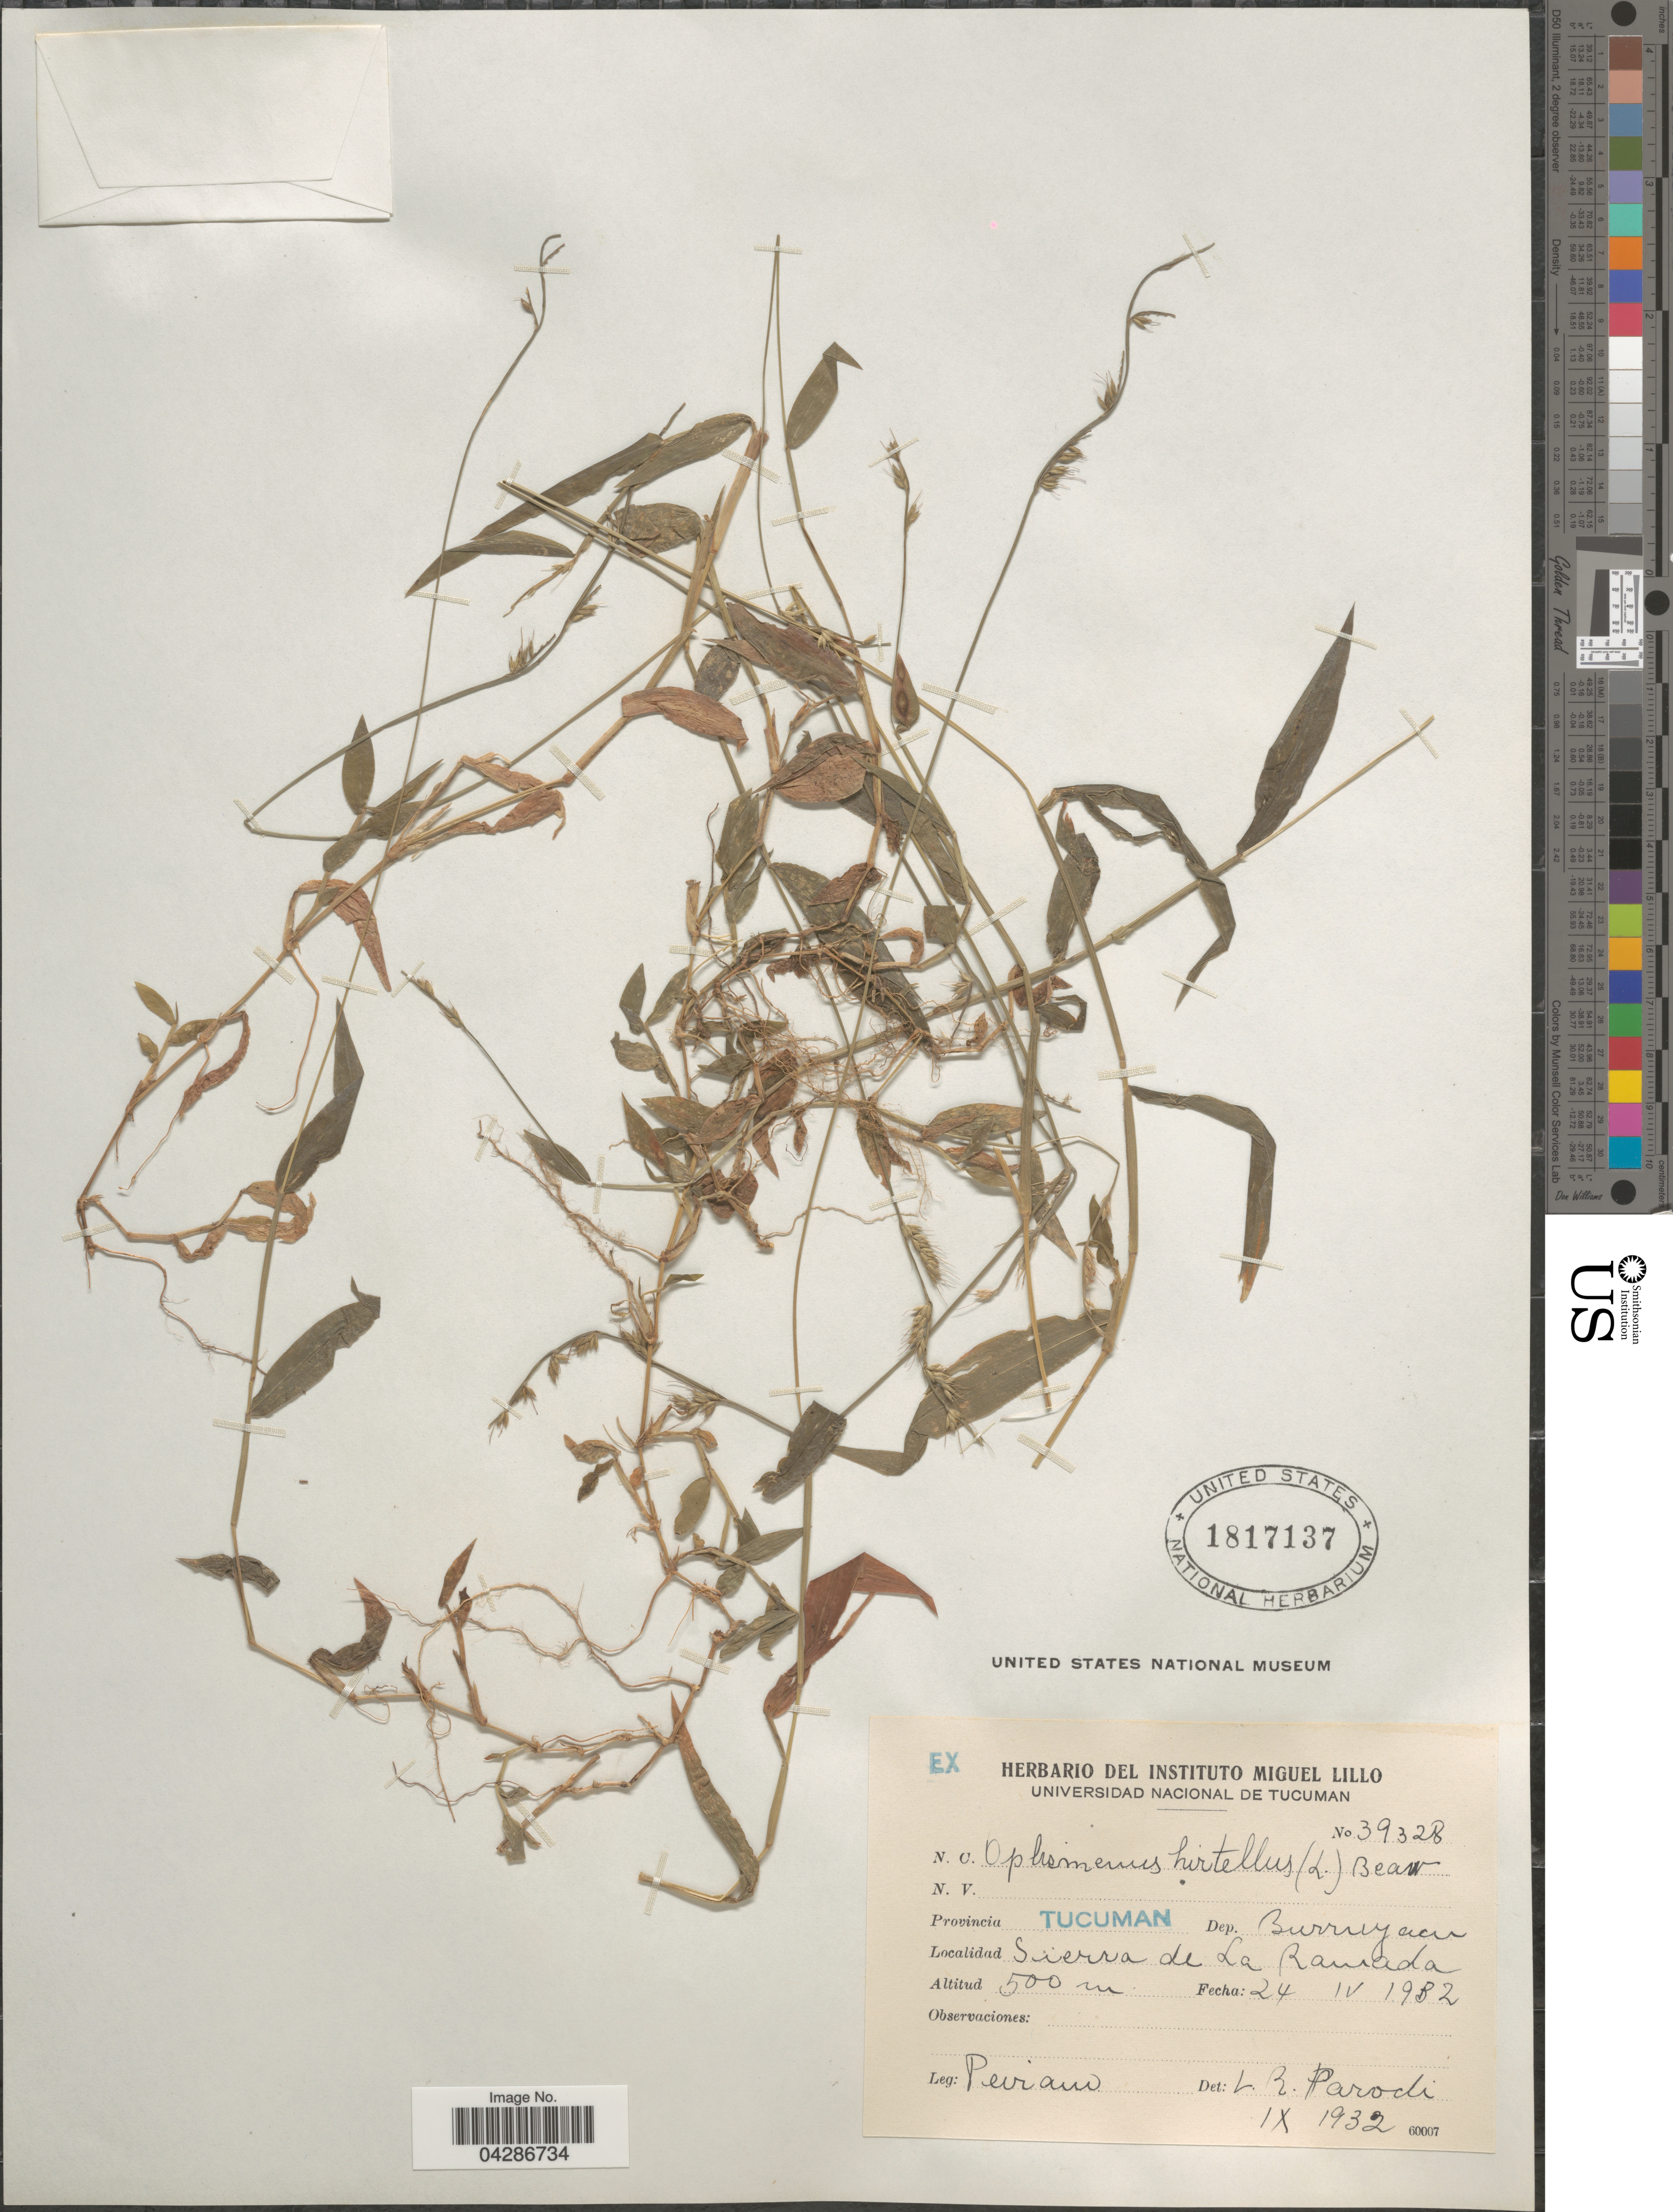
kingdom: Plantae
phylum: Tracheophyta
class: Liliopsida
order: Poales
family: Poaceae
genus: Oplismenus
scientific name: Oplismenus hirtellus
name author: (L.) P. Beauv.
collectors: Peirano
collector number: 39328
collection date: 1932-04-24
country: Argentina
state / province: Tucuman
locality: Dep. Burruyacu. Sierra de La Ramada.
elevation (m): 500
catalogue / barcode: US 1817137